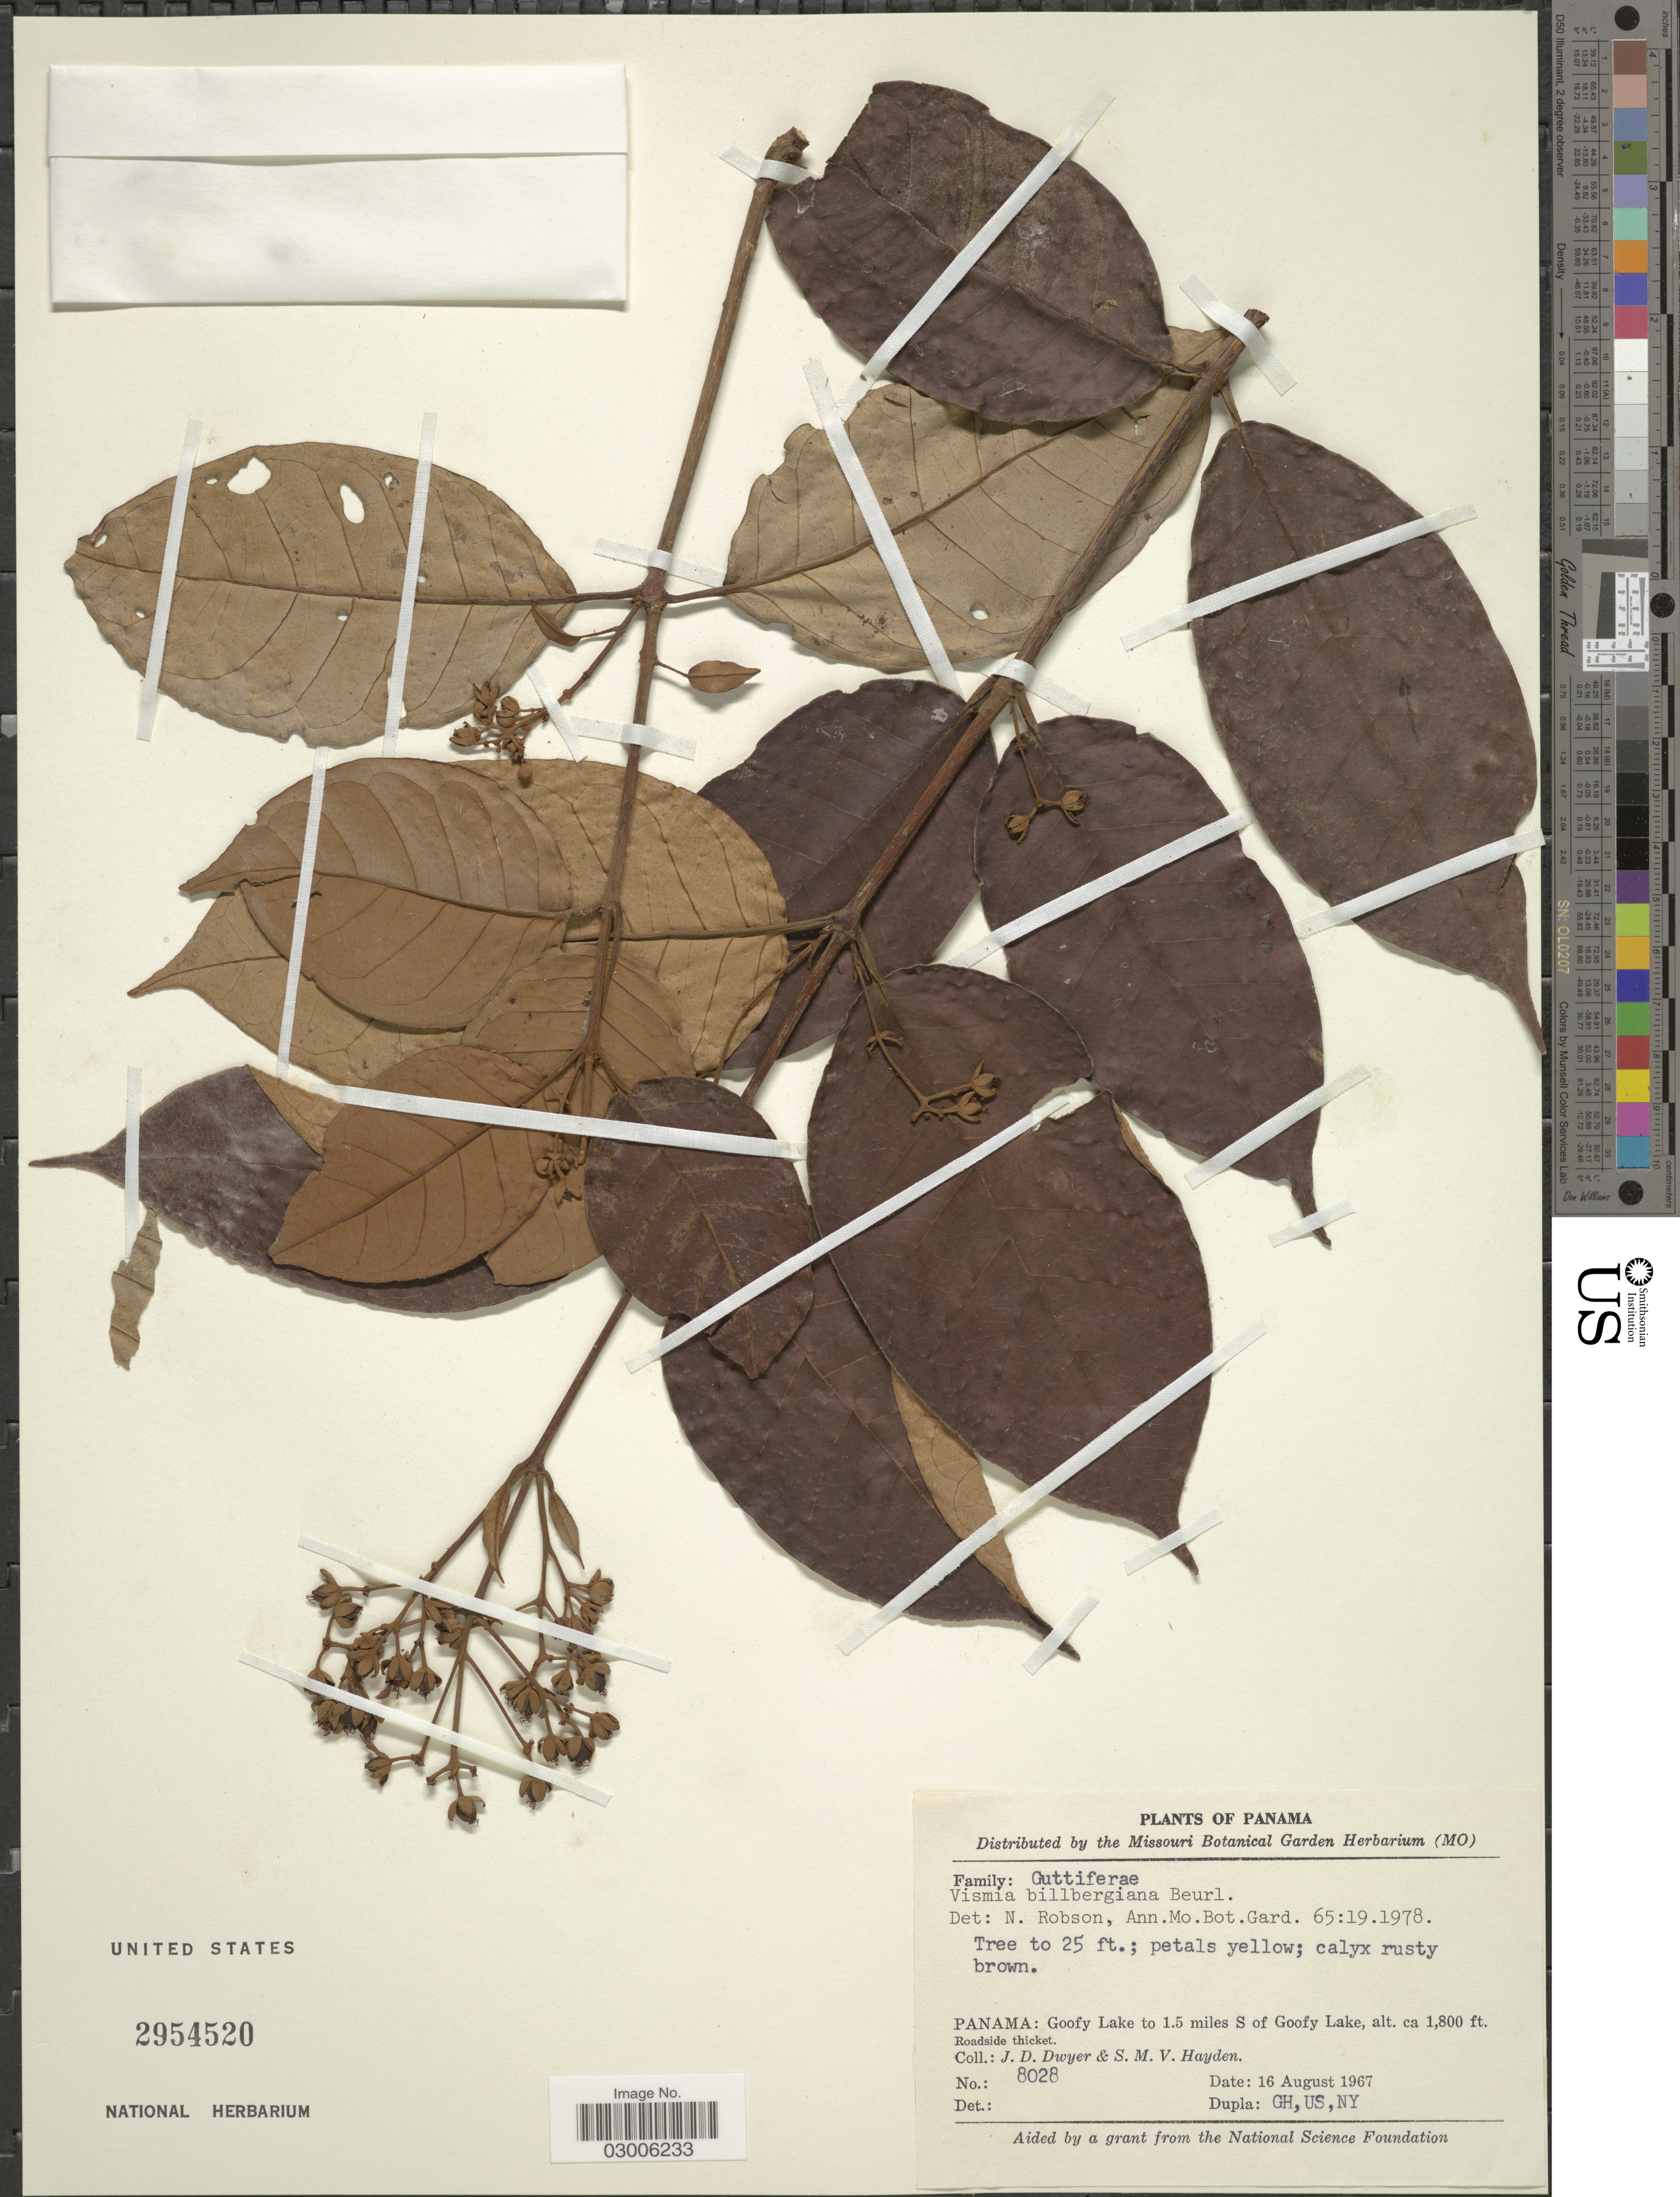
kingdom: Plantae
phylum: Tracheophyta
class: Magnoliopsida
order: Malpighiales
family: Hypericaceae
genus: Vismia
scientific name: Vismia billbergiana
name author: Beurl.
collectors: J. D. Dwyer & S. M. Hayden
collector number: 8028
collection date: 1967-08-16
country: Panama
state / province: Panamá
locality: Goofy Lake to 1.5 miles S of Goofy Lake.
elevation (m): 549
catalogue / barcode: US 2954520